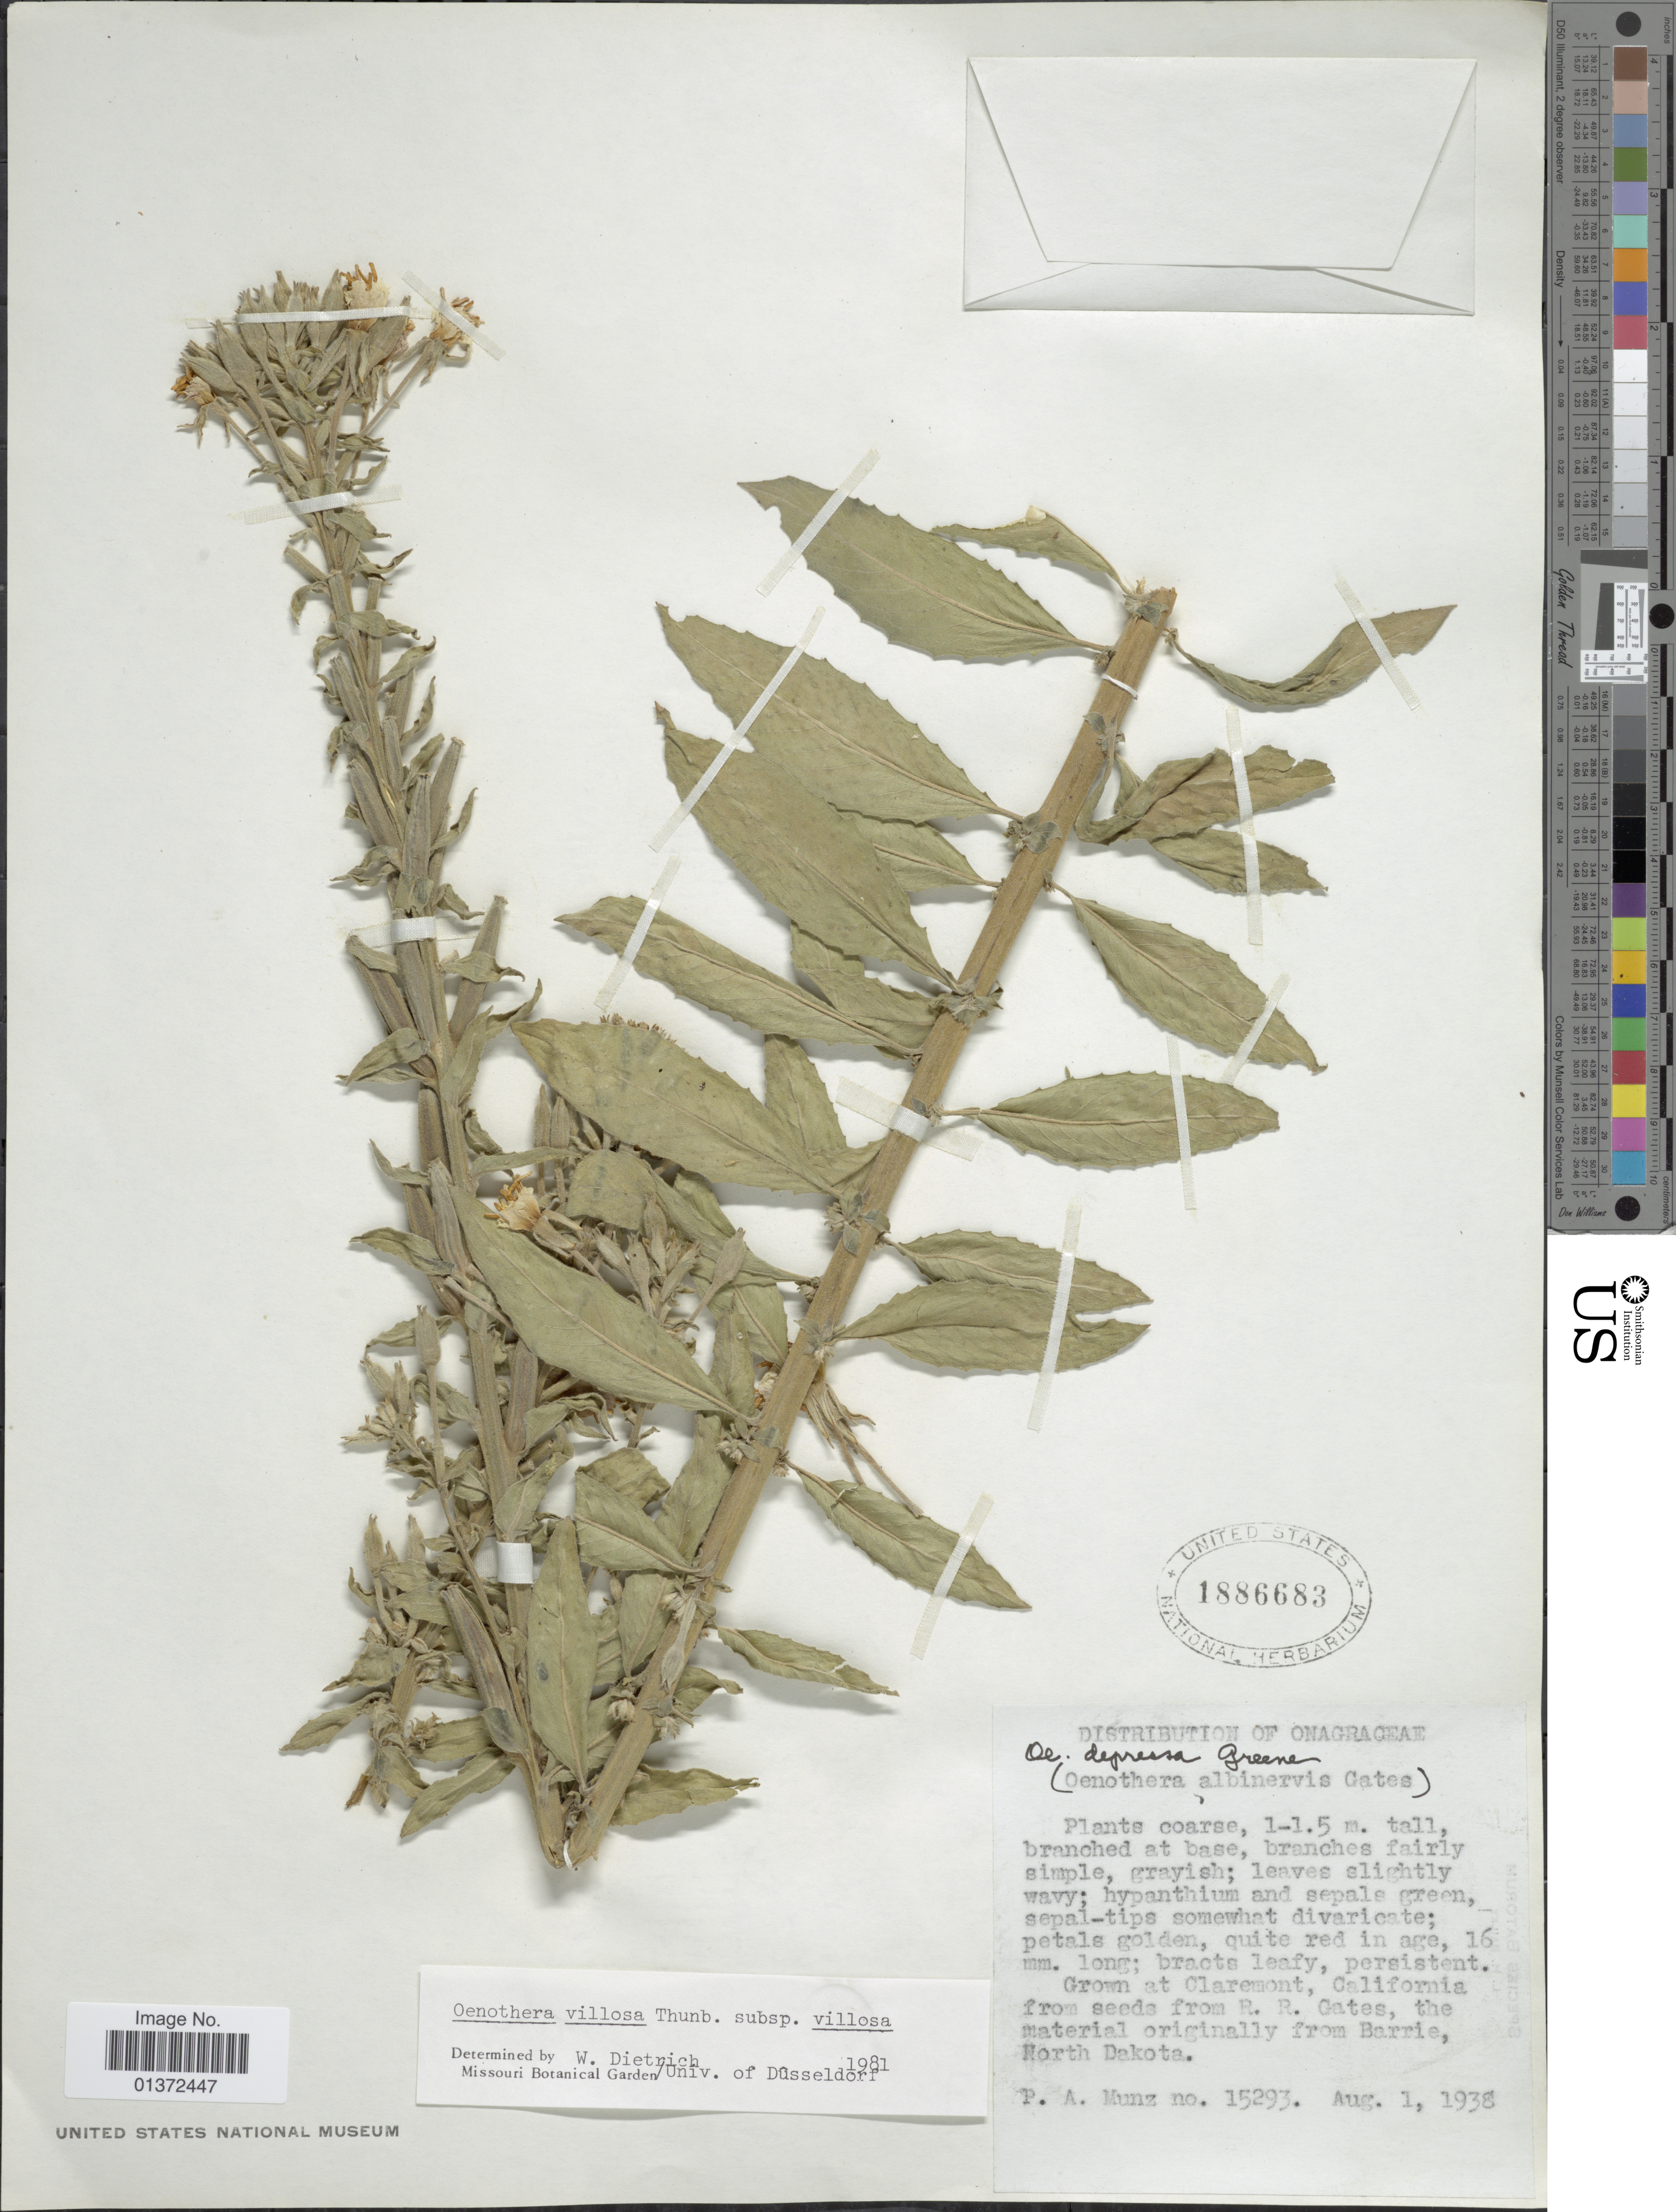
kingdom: Plantae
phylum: Tracheophyta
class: Magnoliopsida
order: Myrtales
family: Onagraceae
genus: Oenothera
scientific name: Oenothera villosa subsp. villosa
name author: Thunb.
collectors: P. A. Munz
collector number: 15293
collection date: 1938-08-01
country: United States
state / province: California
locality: Claremont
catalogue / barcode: US 1886683